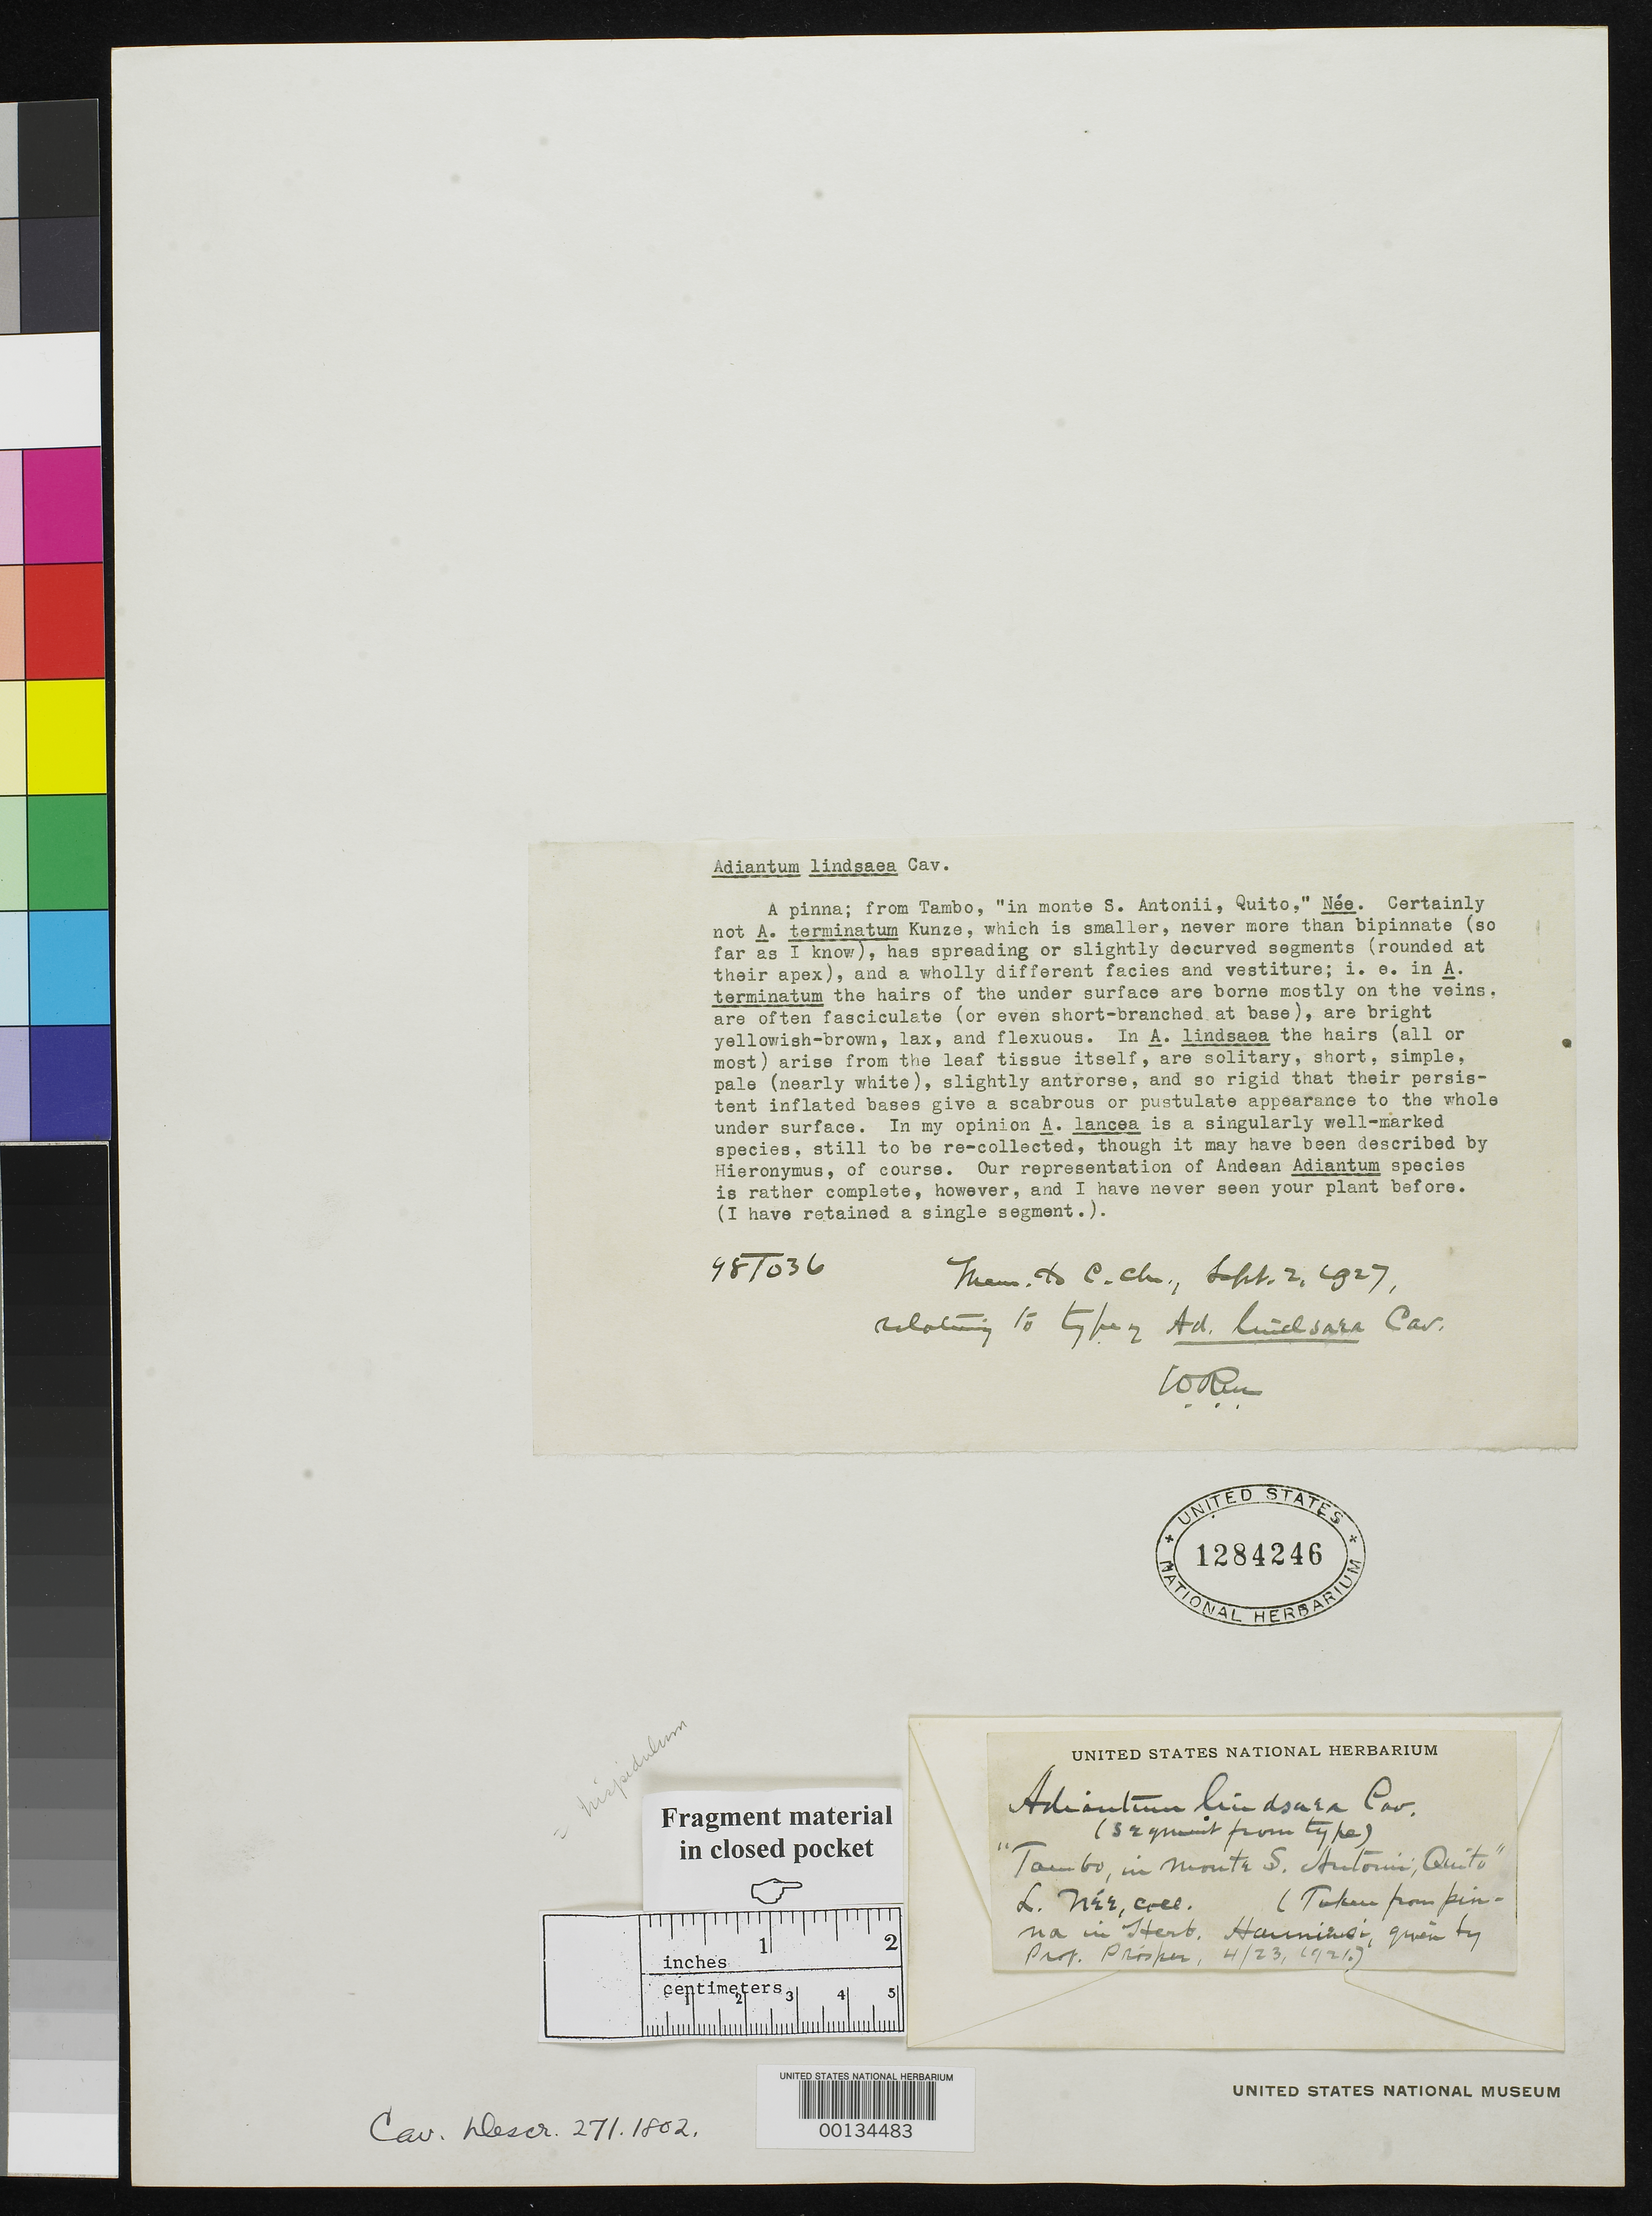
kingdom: Plantae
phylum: Tracheophyta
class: Polypodiopsida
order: Polypodiales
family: Pteridaceae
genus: Adiantum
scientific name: Adiantum lindsaea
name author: Cav.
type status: Type Collection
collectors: L. Née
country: Ecuador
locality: Locality probably erroneous.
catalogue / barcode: US 1284246